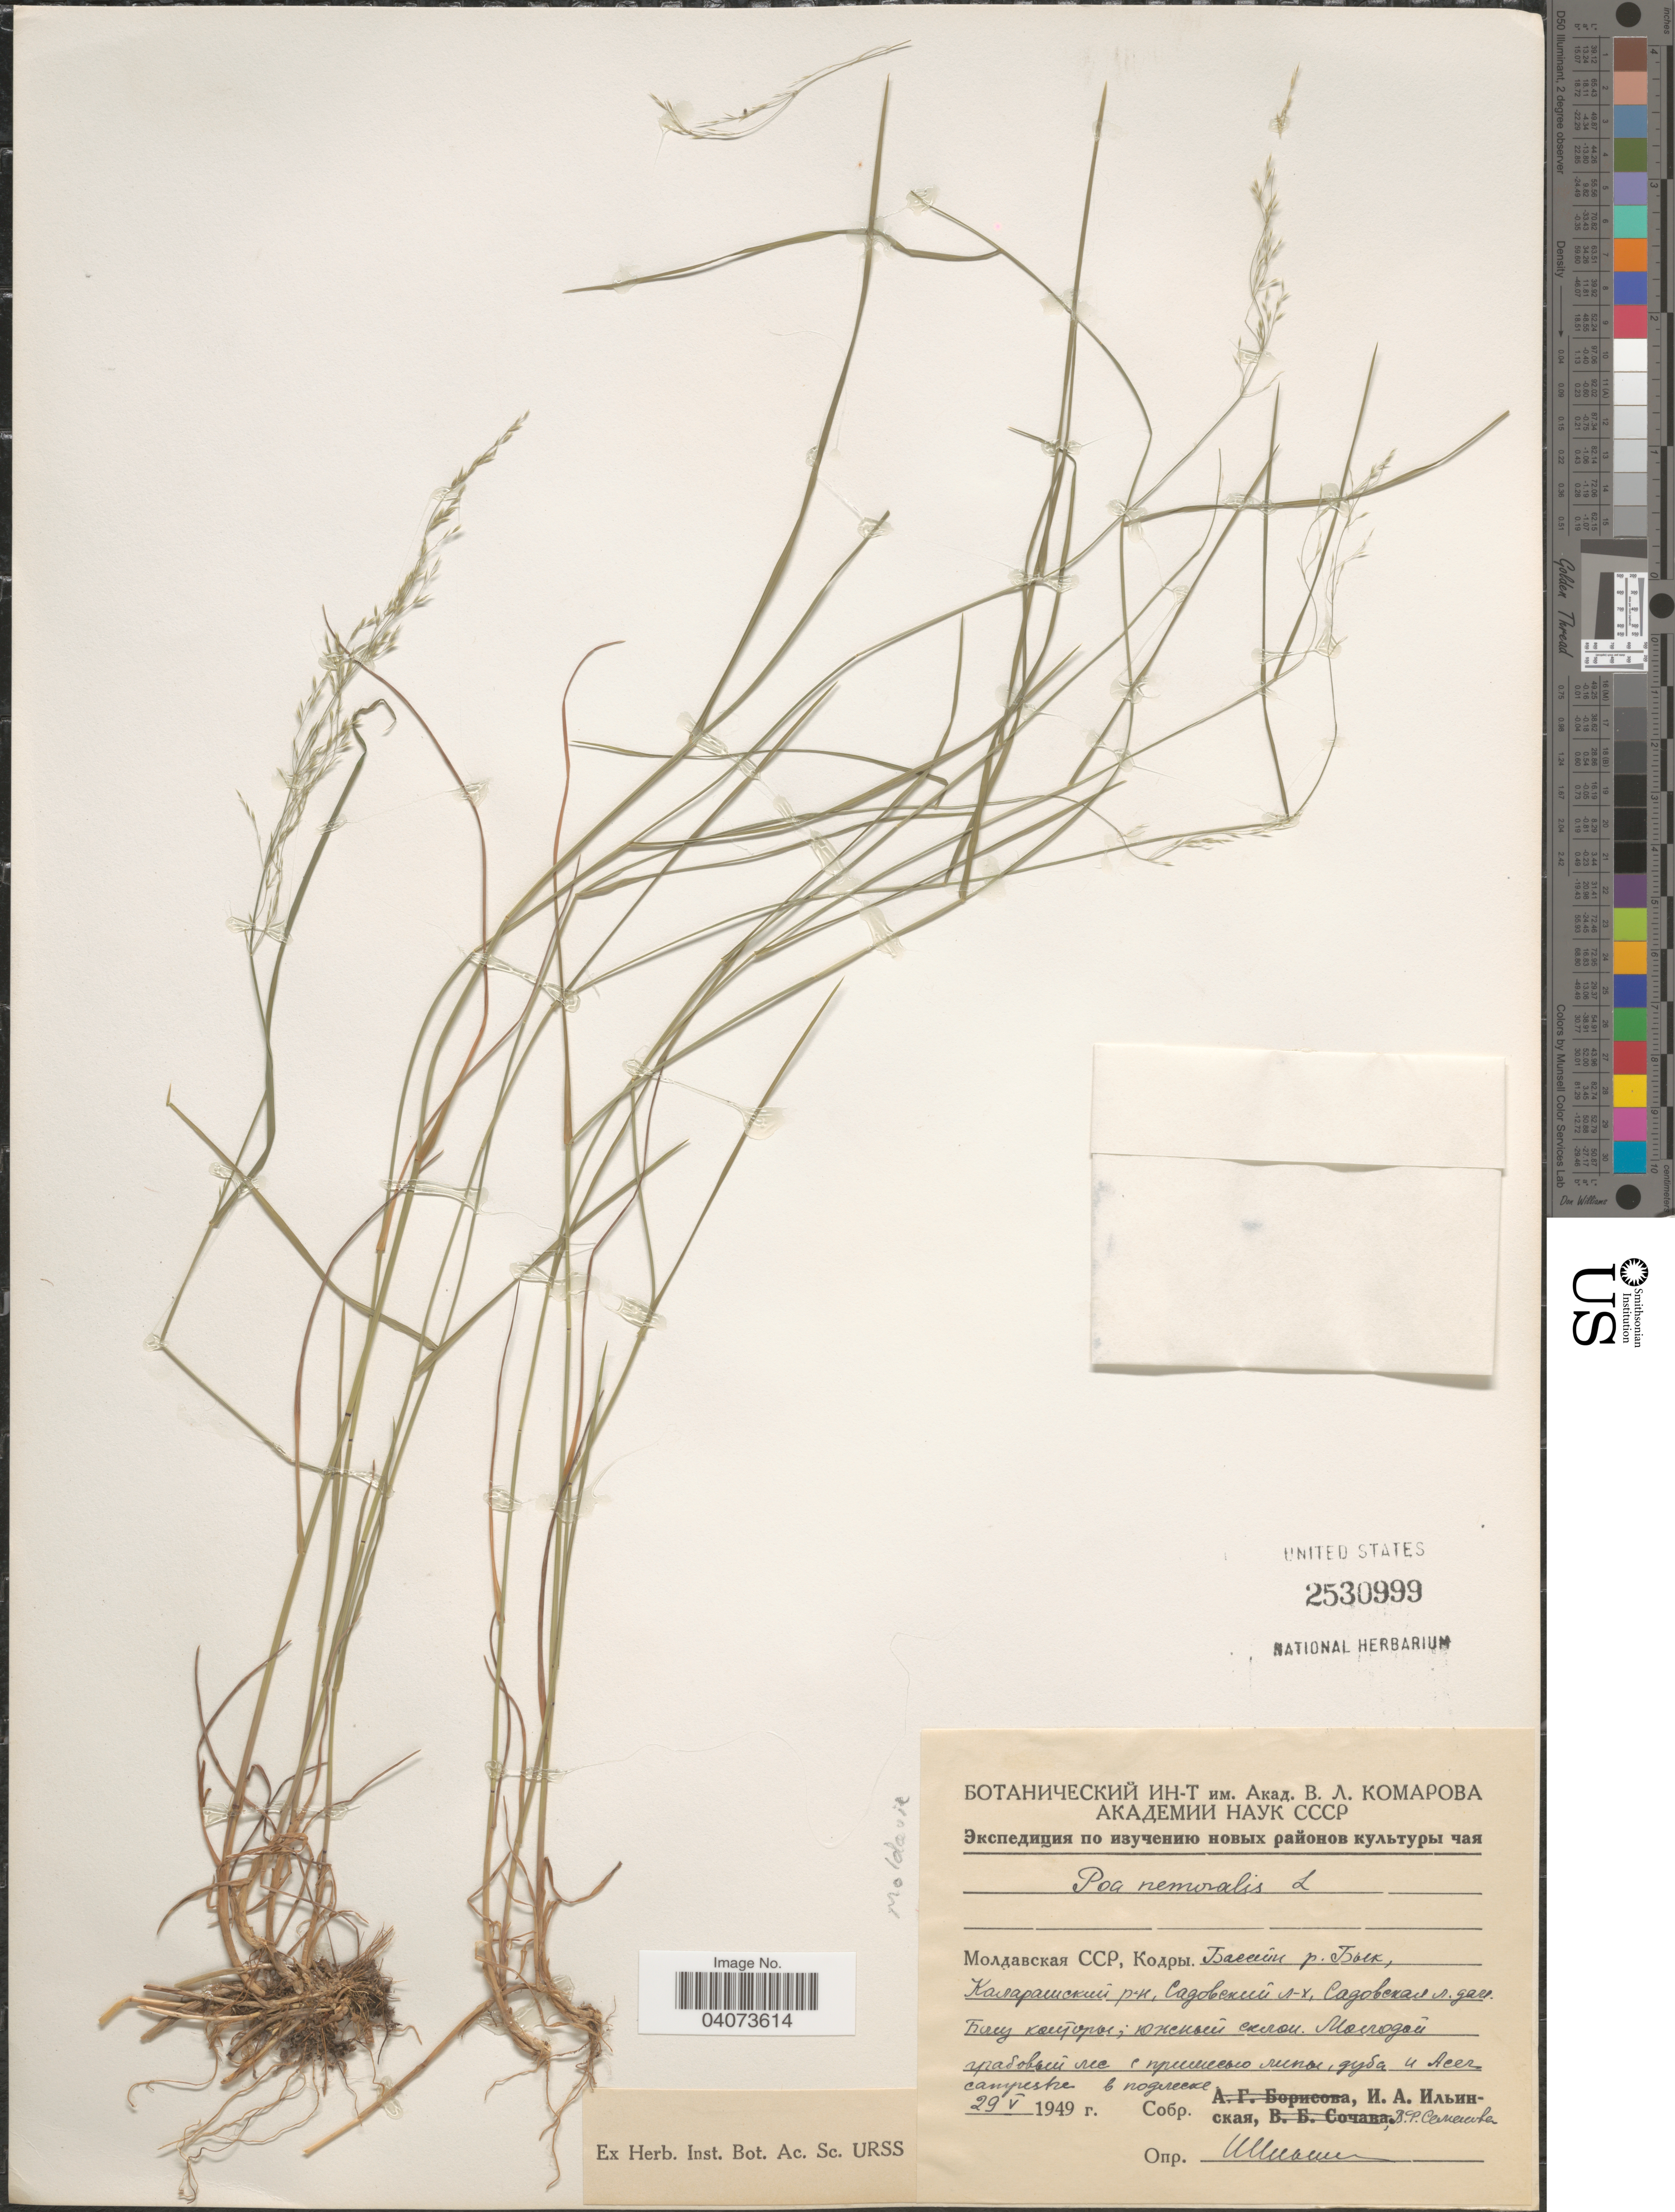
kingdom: Plantae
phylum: Tracheophyta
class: Liliopsida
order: Poales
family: Poaceae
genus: Poa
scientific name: Poa nemoralis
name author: L.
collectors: I. Ilinskaya & V. Semenova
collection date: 1949-05-29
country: Moldova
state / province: Calarasi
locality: Basin of river Byk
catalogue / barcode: US 2530999